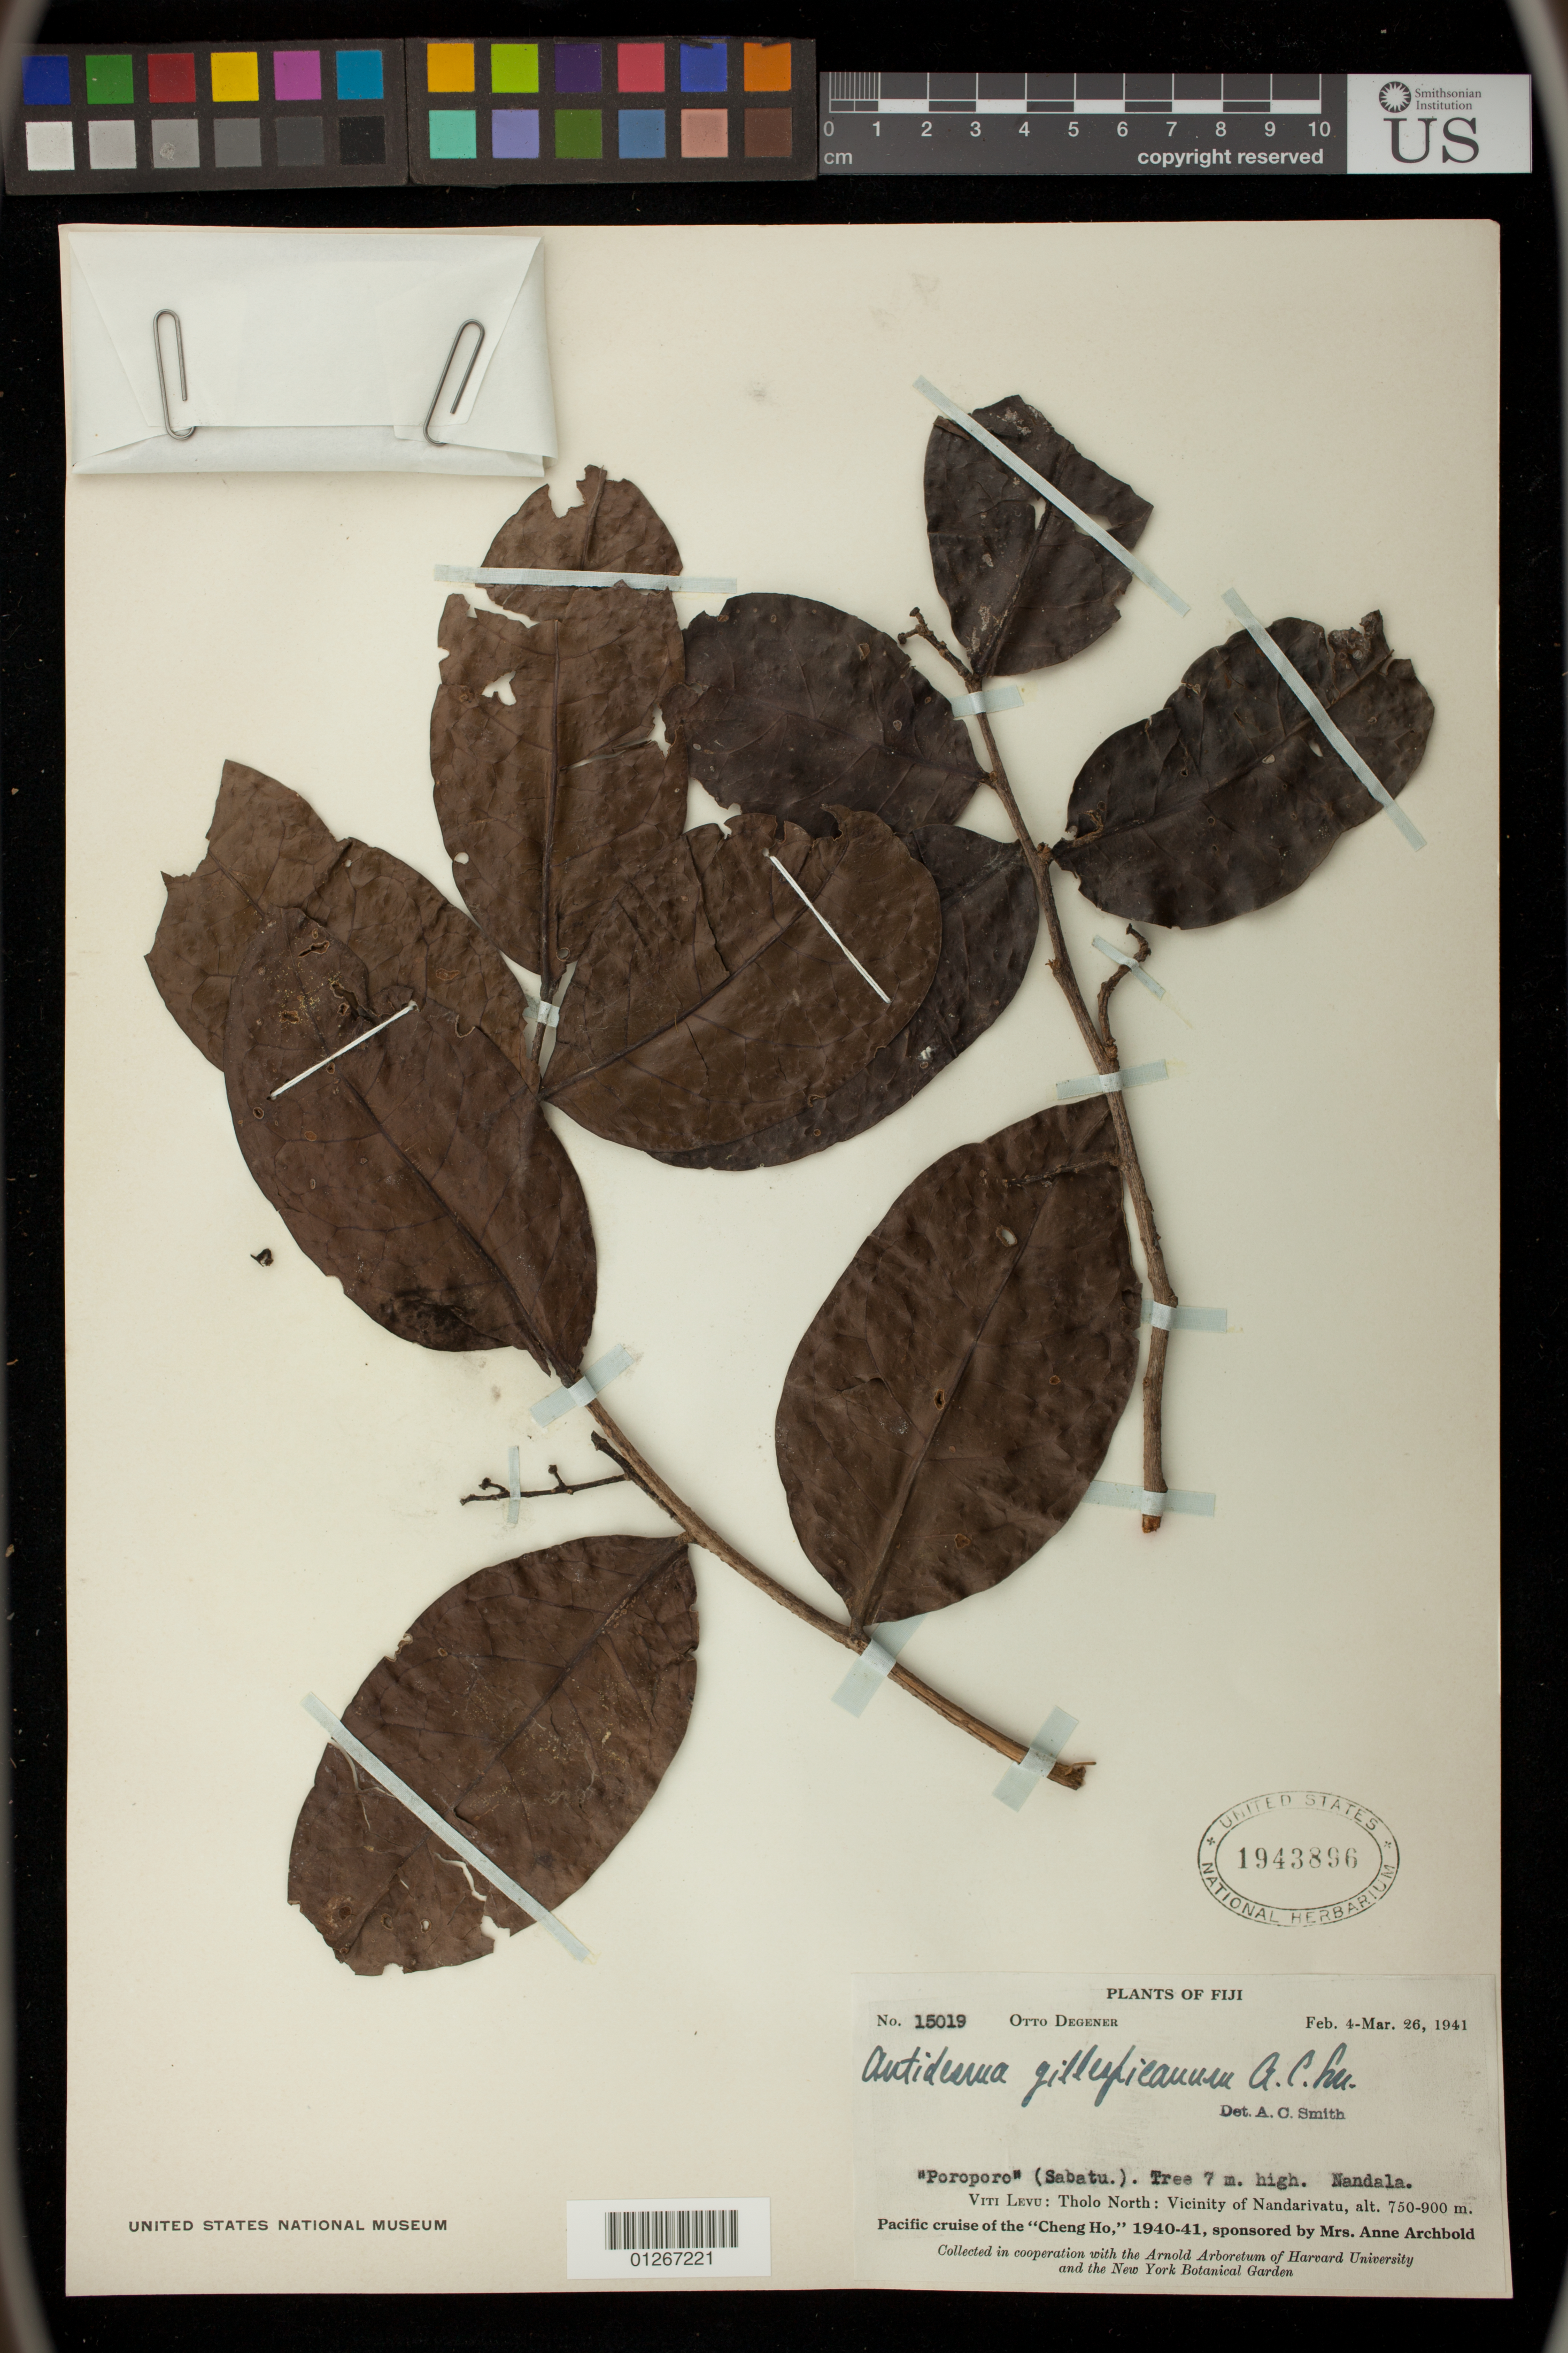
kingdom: Plantae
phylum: Tracheophyta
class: Magnoliopsida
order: Malpighiales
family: Phyllanthaceae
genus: Antidesma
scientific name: Antidesma gillespieanum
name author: A.C. Sm.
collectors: O. Degener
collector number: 15019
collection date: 1941-02-04/1941-03-26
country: Fiji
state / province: Western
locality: Viti Levu: Tholo North: Vicinity of Nandarivatu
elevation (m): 750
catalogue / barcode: US 1943896